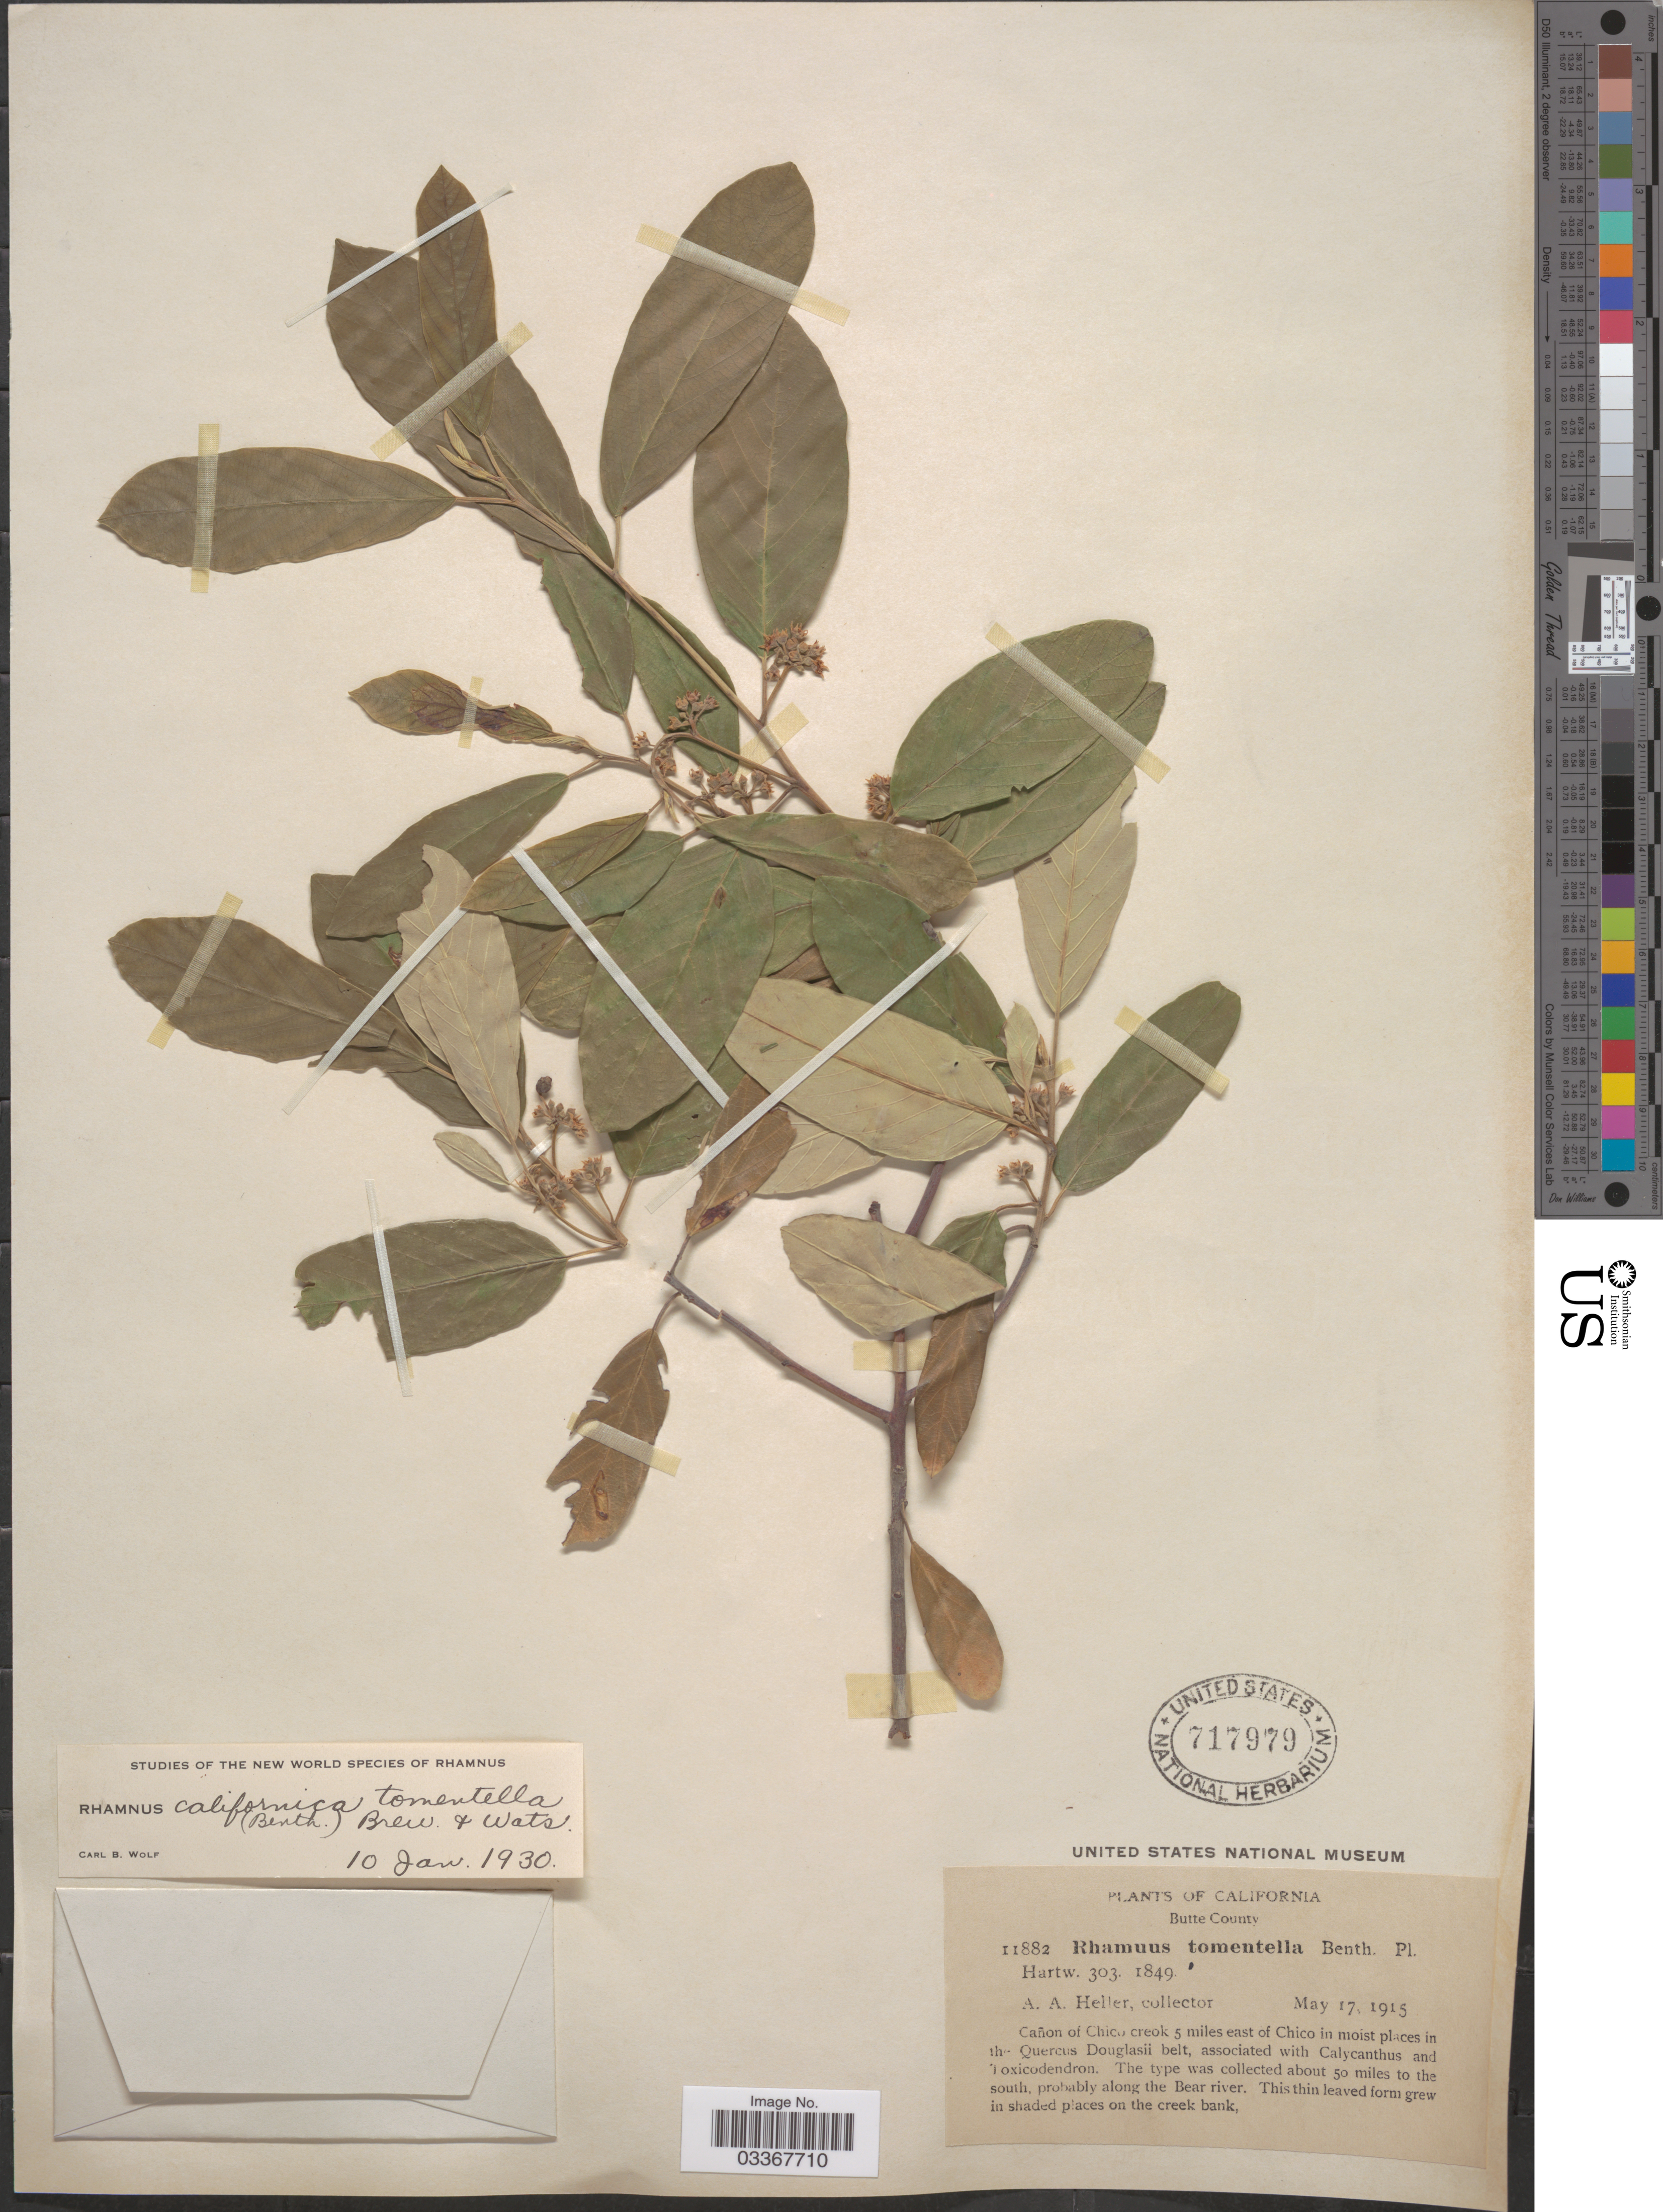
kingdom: Plantae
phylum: Tracheophyta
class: Magnoliopsida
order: Rosales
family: Rhamnaceae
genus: Frangula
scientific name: Frangula californica subsp. tomentella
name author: (Benth.) Kartesz & Gandhi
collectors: A. A. Heller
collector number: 11882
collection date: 1915-05-17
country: United States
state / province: California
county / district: Butte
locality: Butte County, Cañon of Chico creok 5 miles east of Chico in moist places in the Quercus Douglasii belt.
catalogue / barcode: US 717979